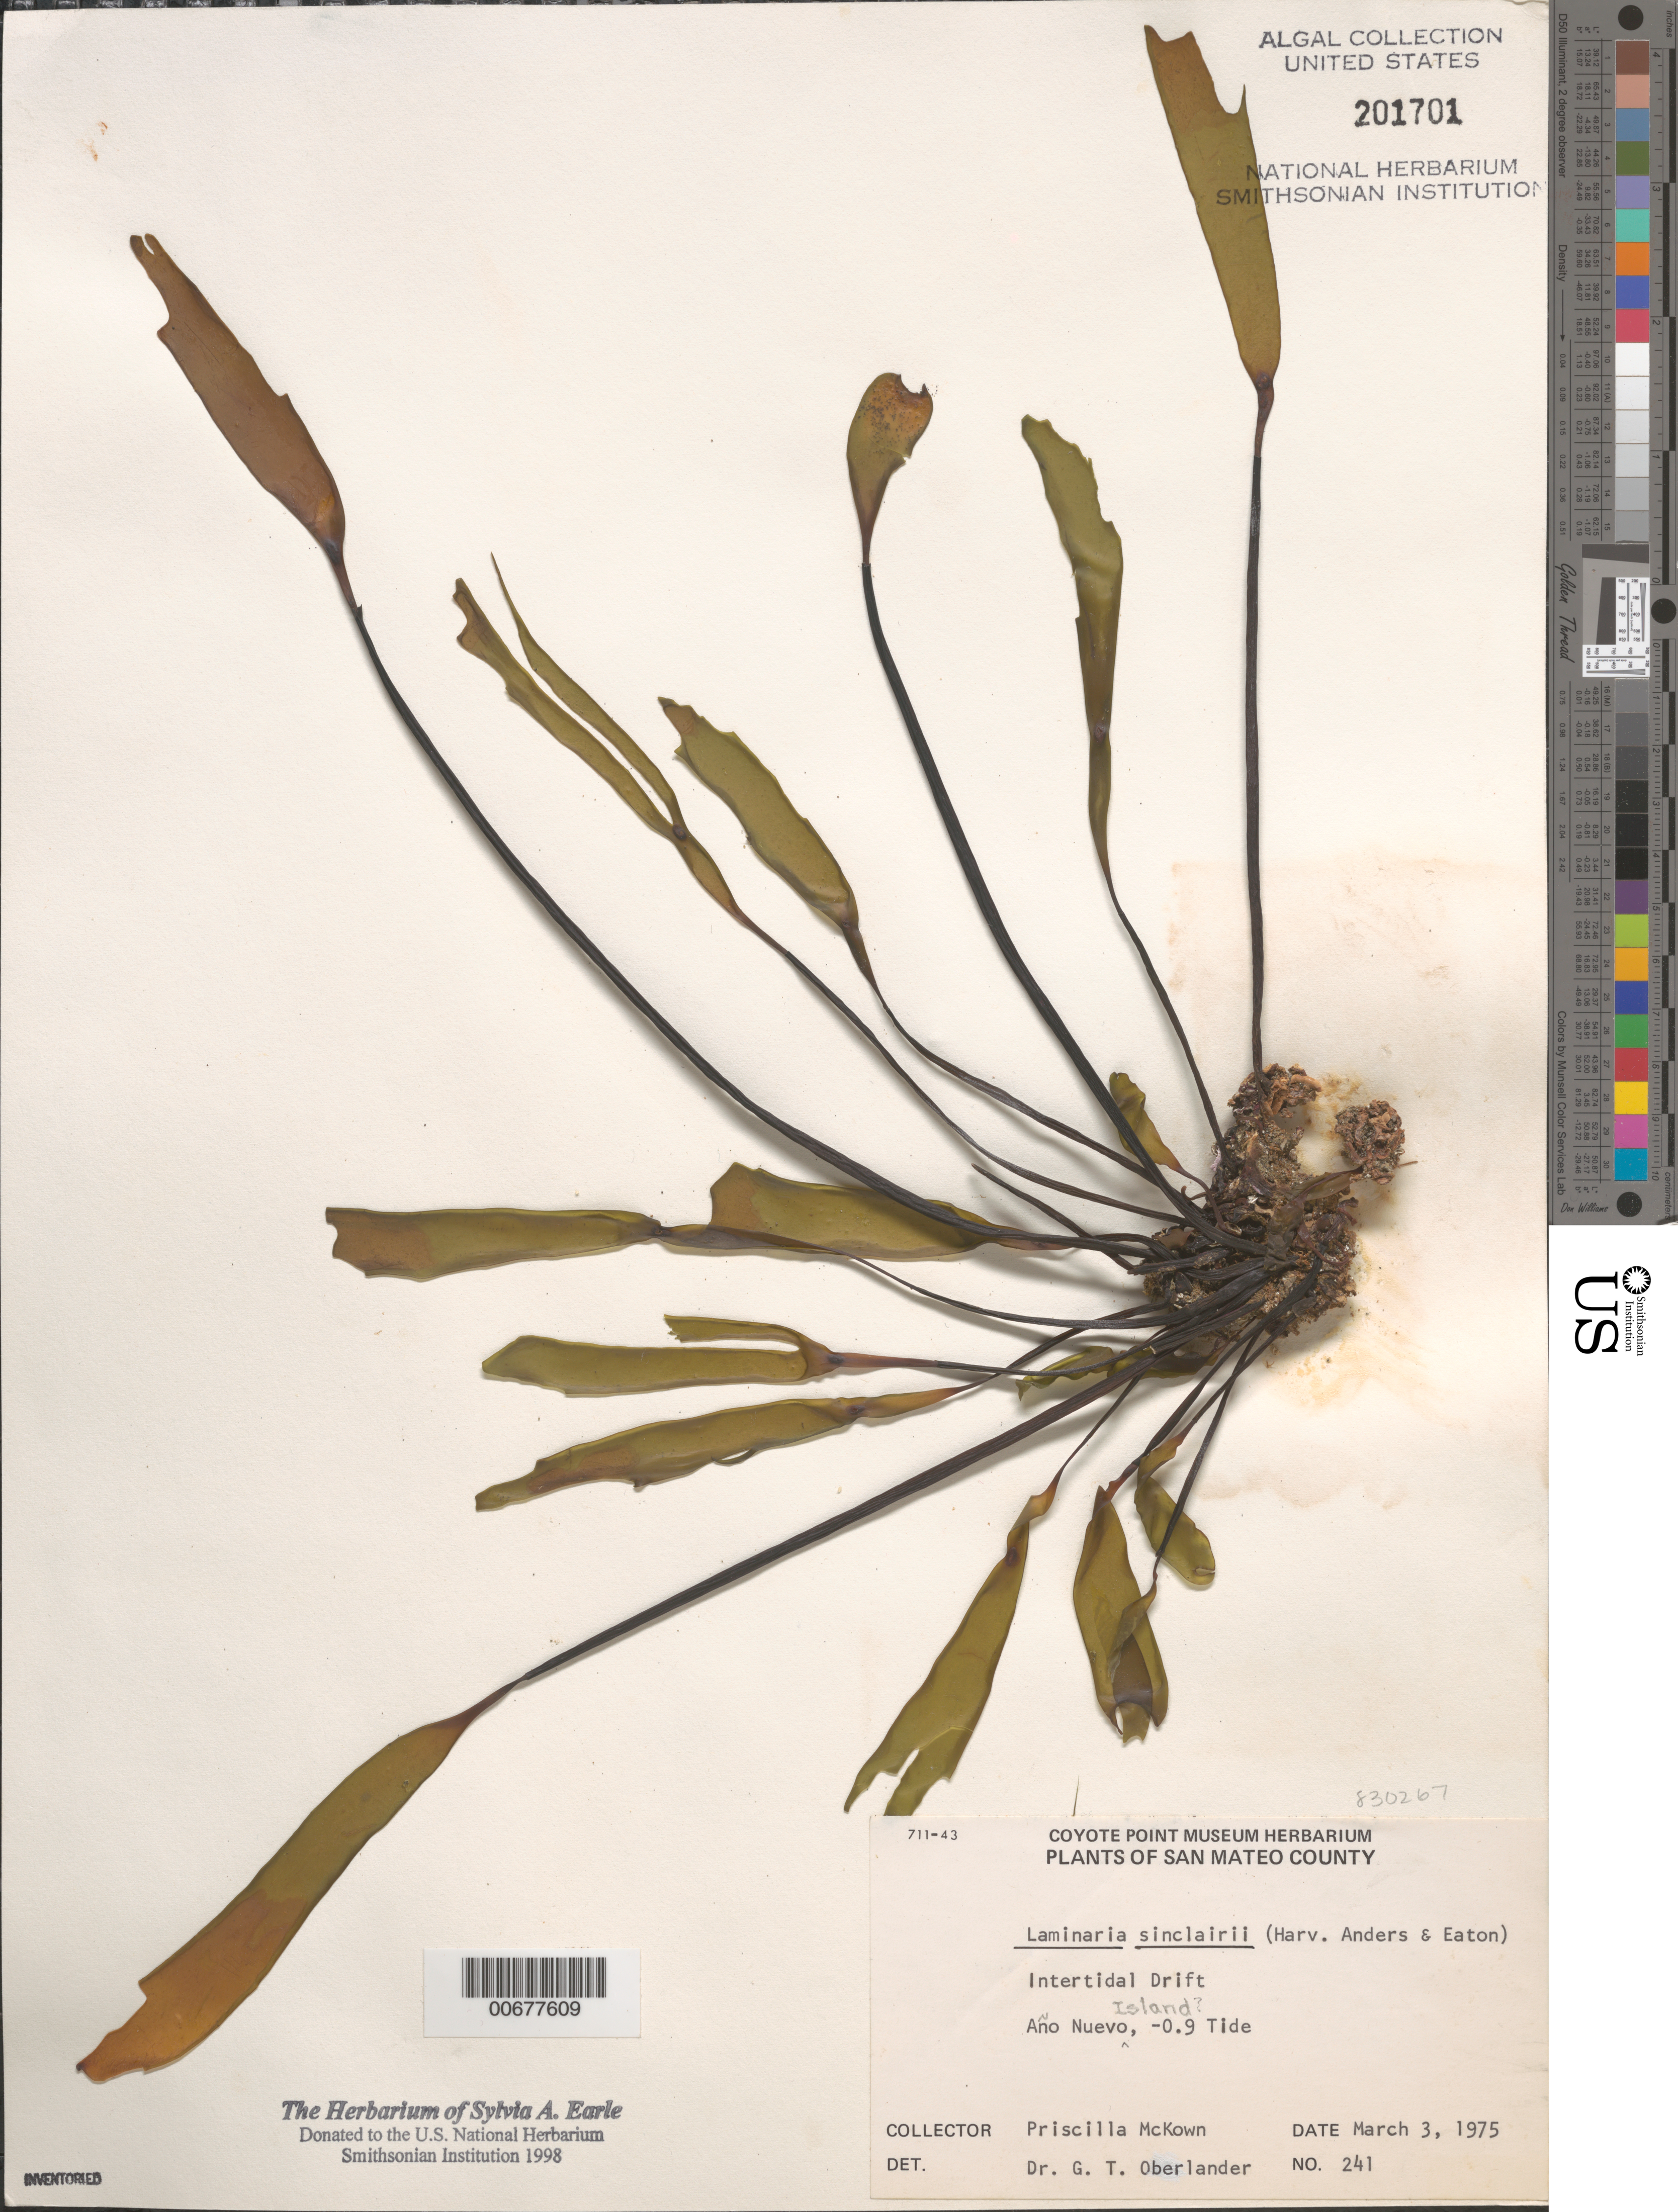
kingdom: Chromista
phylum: Ochrophyta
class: Phaeophyceae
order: Laminariales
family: Laminariaceae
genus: Laminaria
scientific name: Laminaria sinclairii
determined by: Oberlander, G. T.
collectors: P. McKown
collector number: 241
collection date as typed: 03 Mar 1975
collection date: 1975-03-03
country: United States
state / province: California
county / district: San Mateo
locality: Ano Nuevo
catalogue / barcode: US 201701